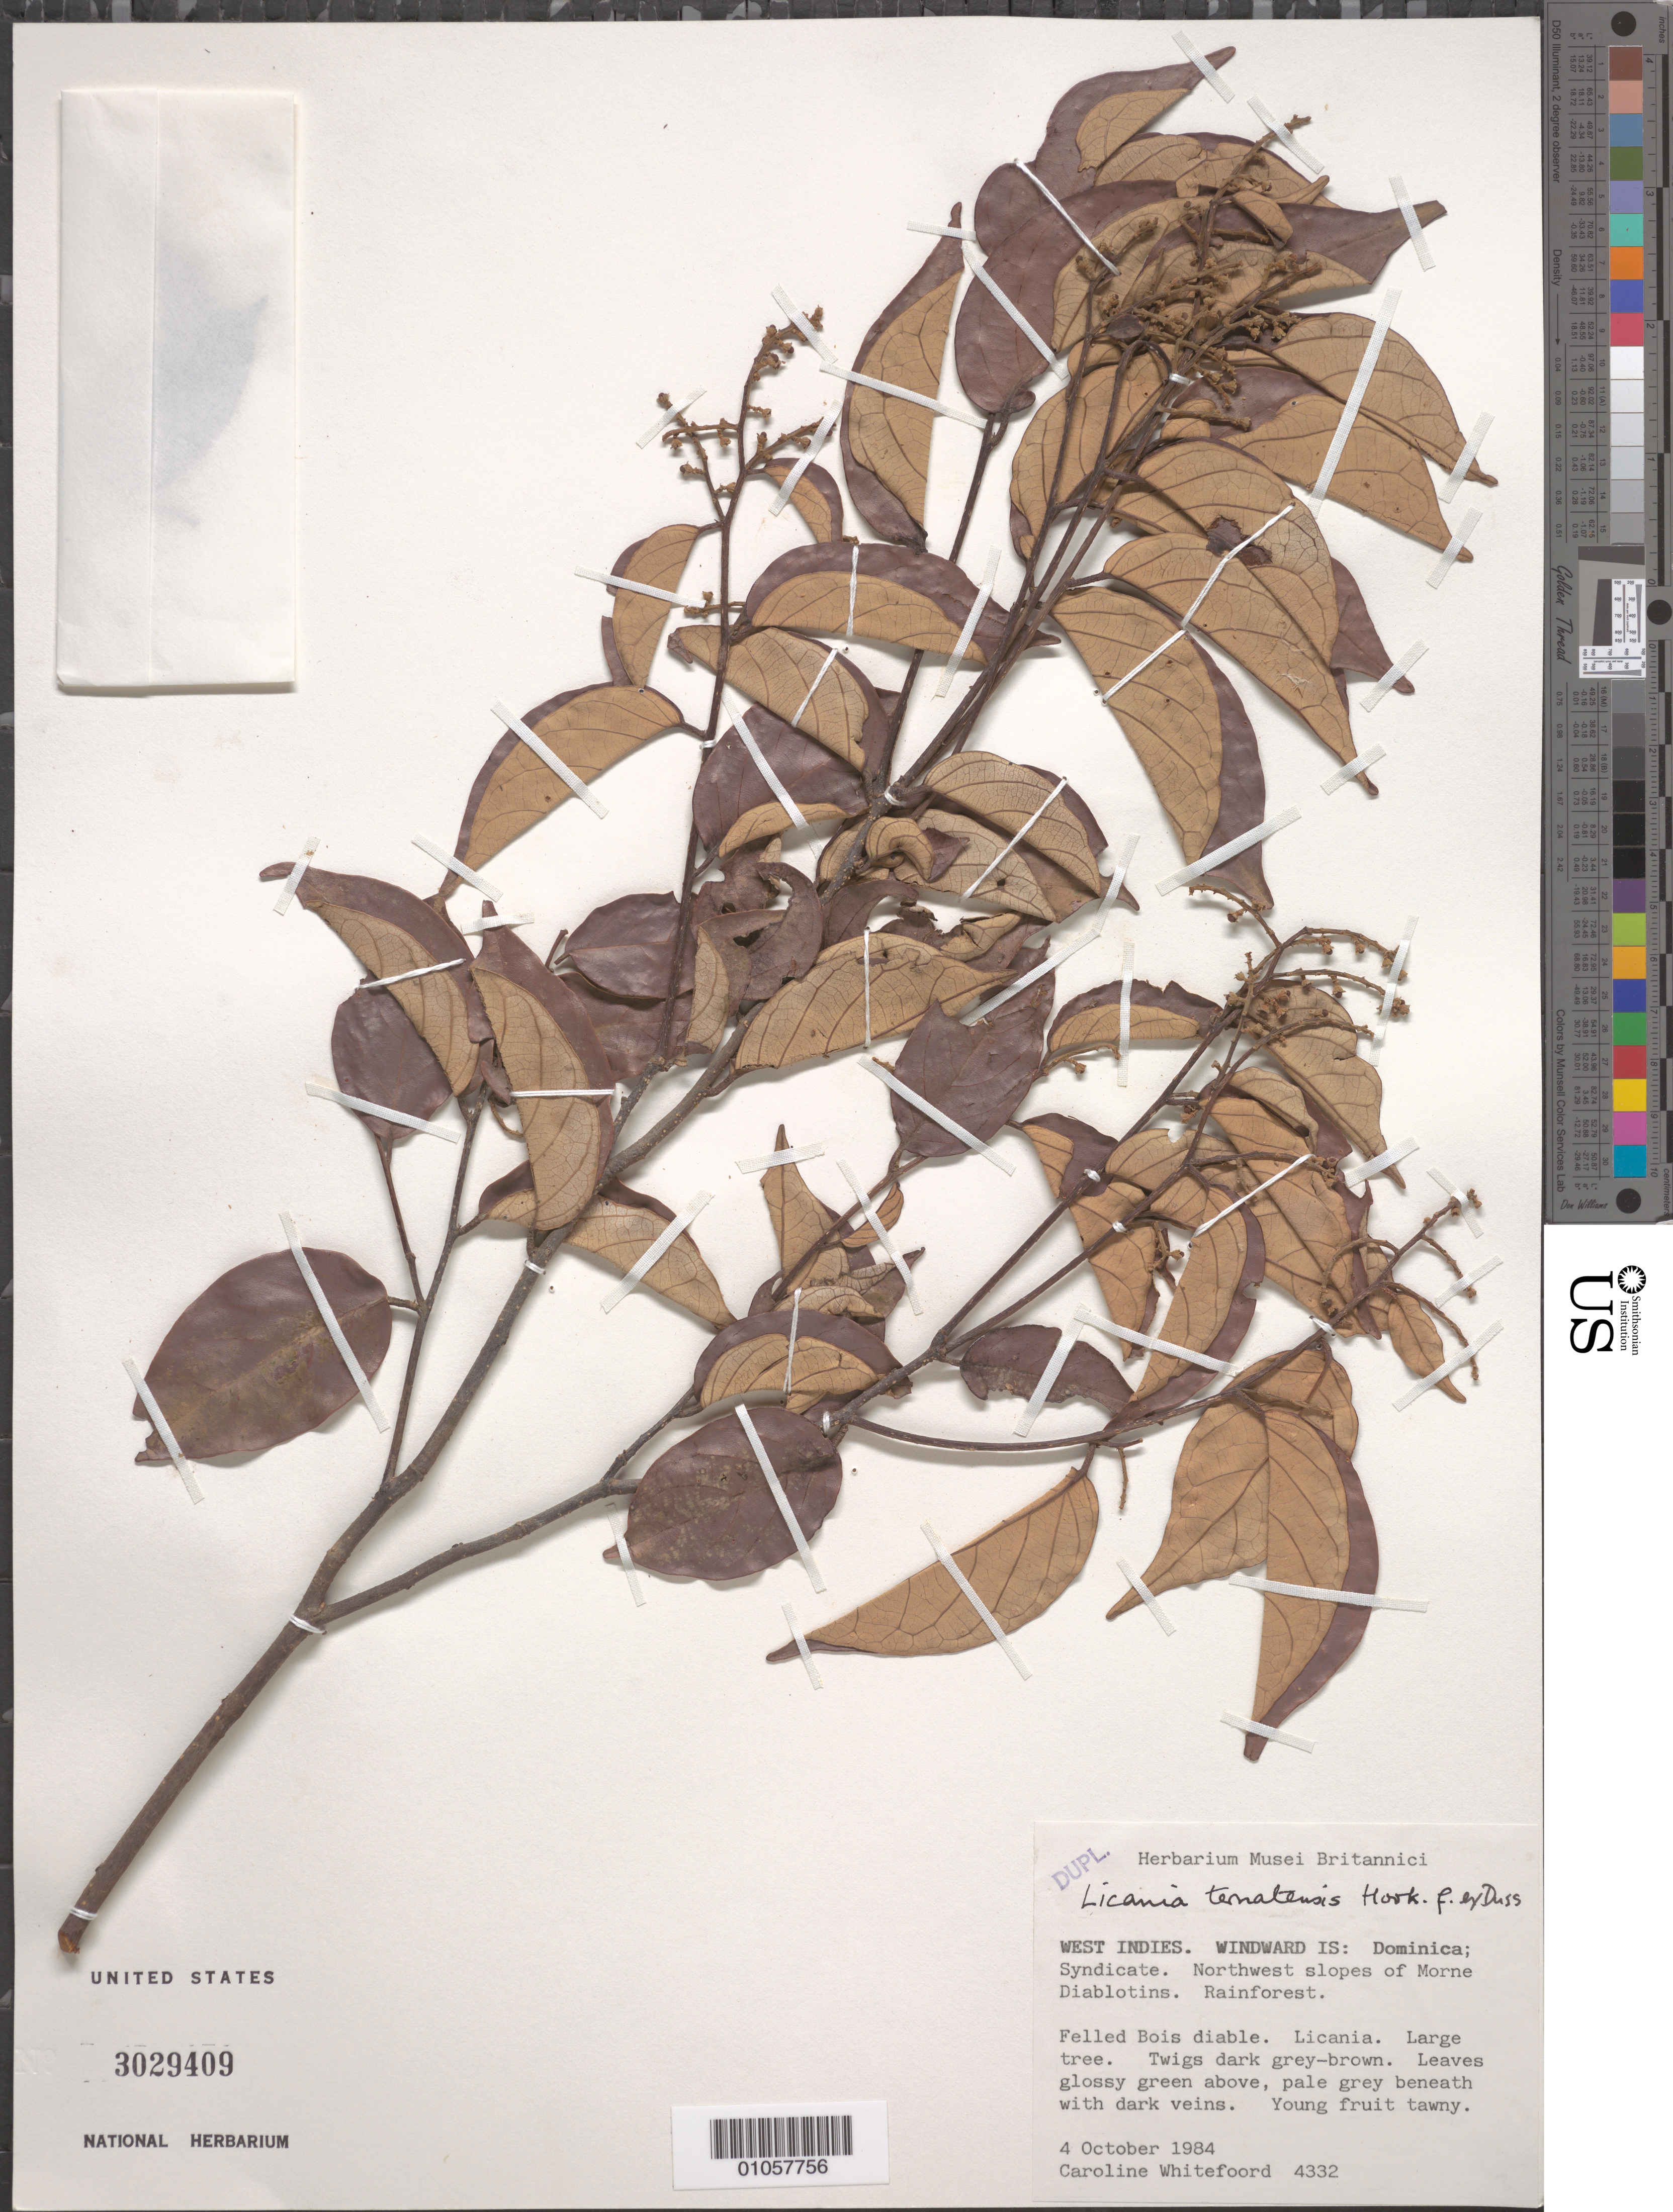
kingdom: Plantae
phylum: Tracheophyta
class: Magnoliopsida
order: Malpighiales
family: Chrysobalanaceae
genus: Licania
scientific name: Licania ternatensis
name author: Hook. f. ex Duss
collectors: C. Whitefoord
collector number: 4332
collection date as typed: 04 Oct 1984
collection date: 1984-10-04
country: Dominica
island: Dominica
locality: Syndicate. NW slopes of Morne Diablotins, near Picard River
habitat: Rainforest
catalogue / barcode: US 3029409